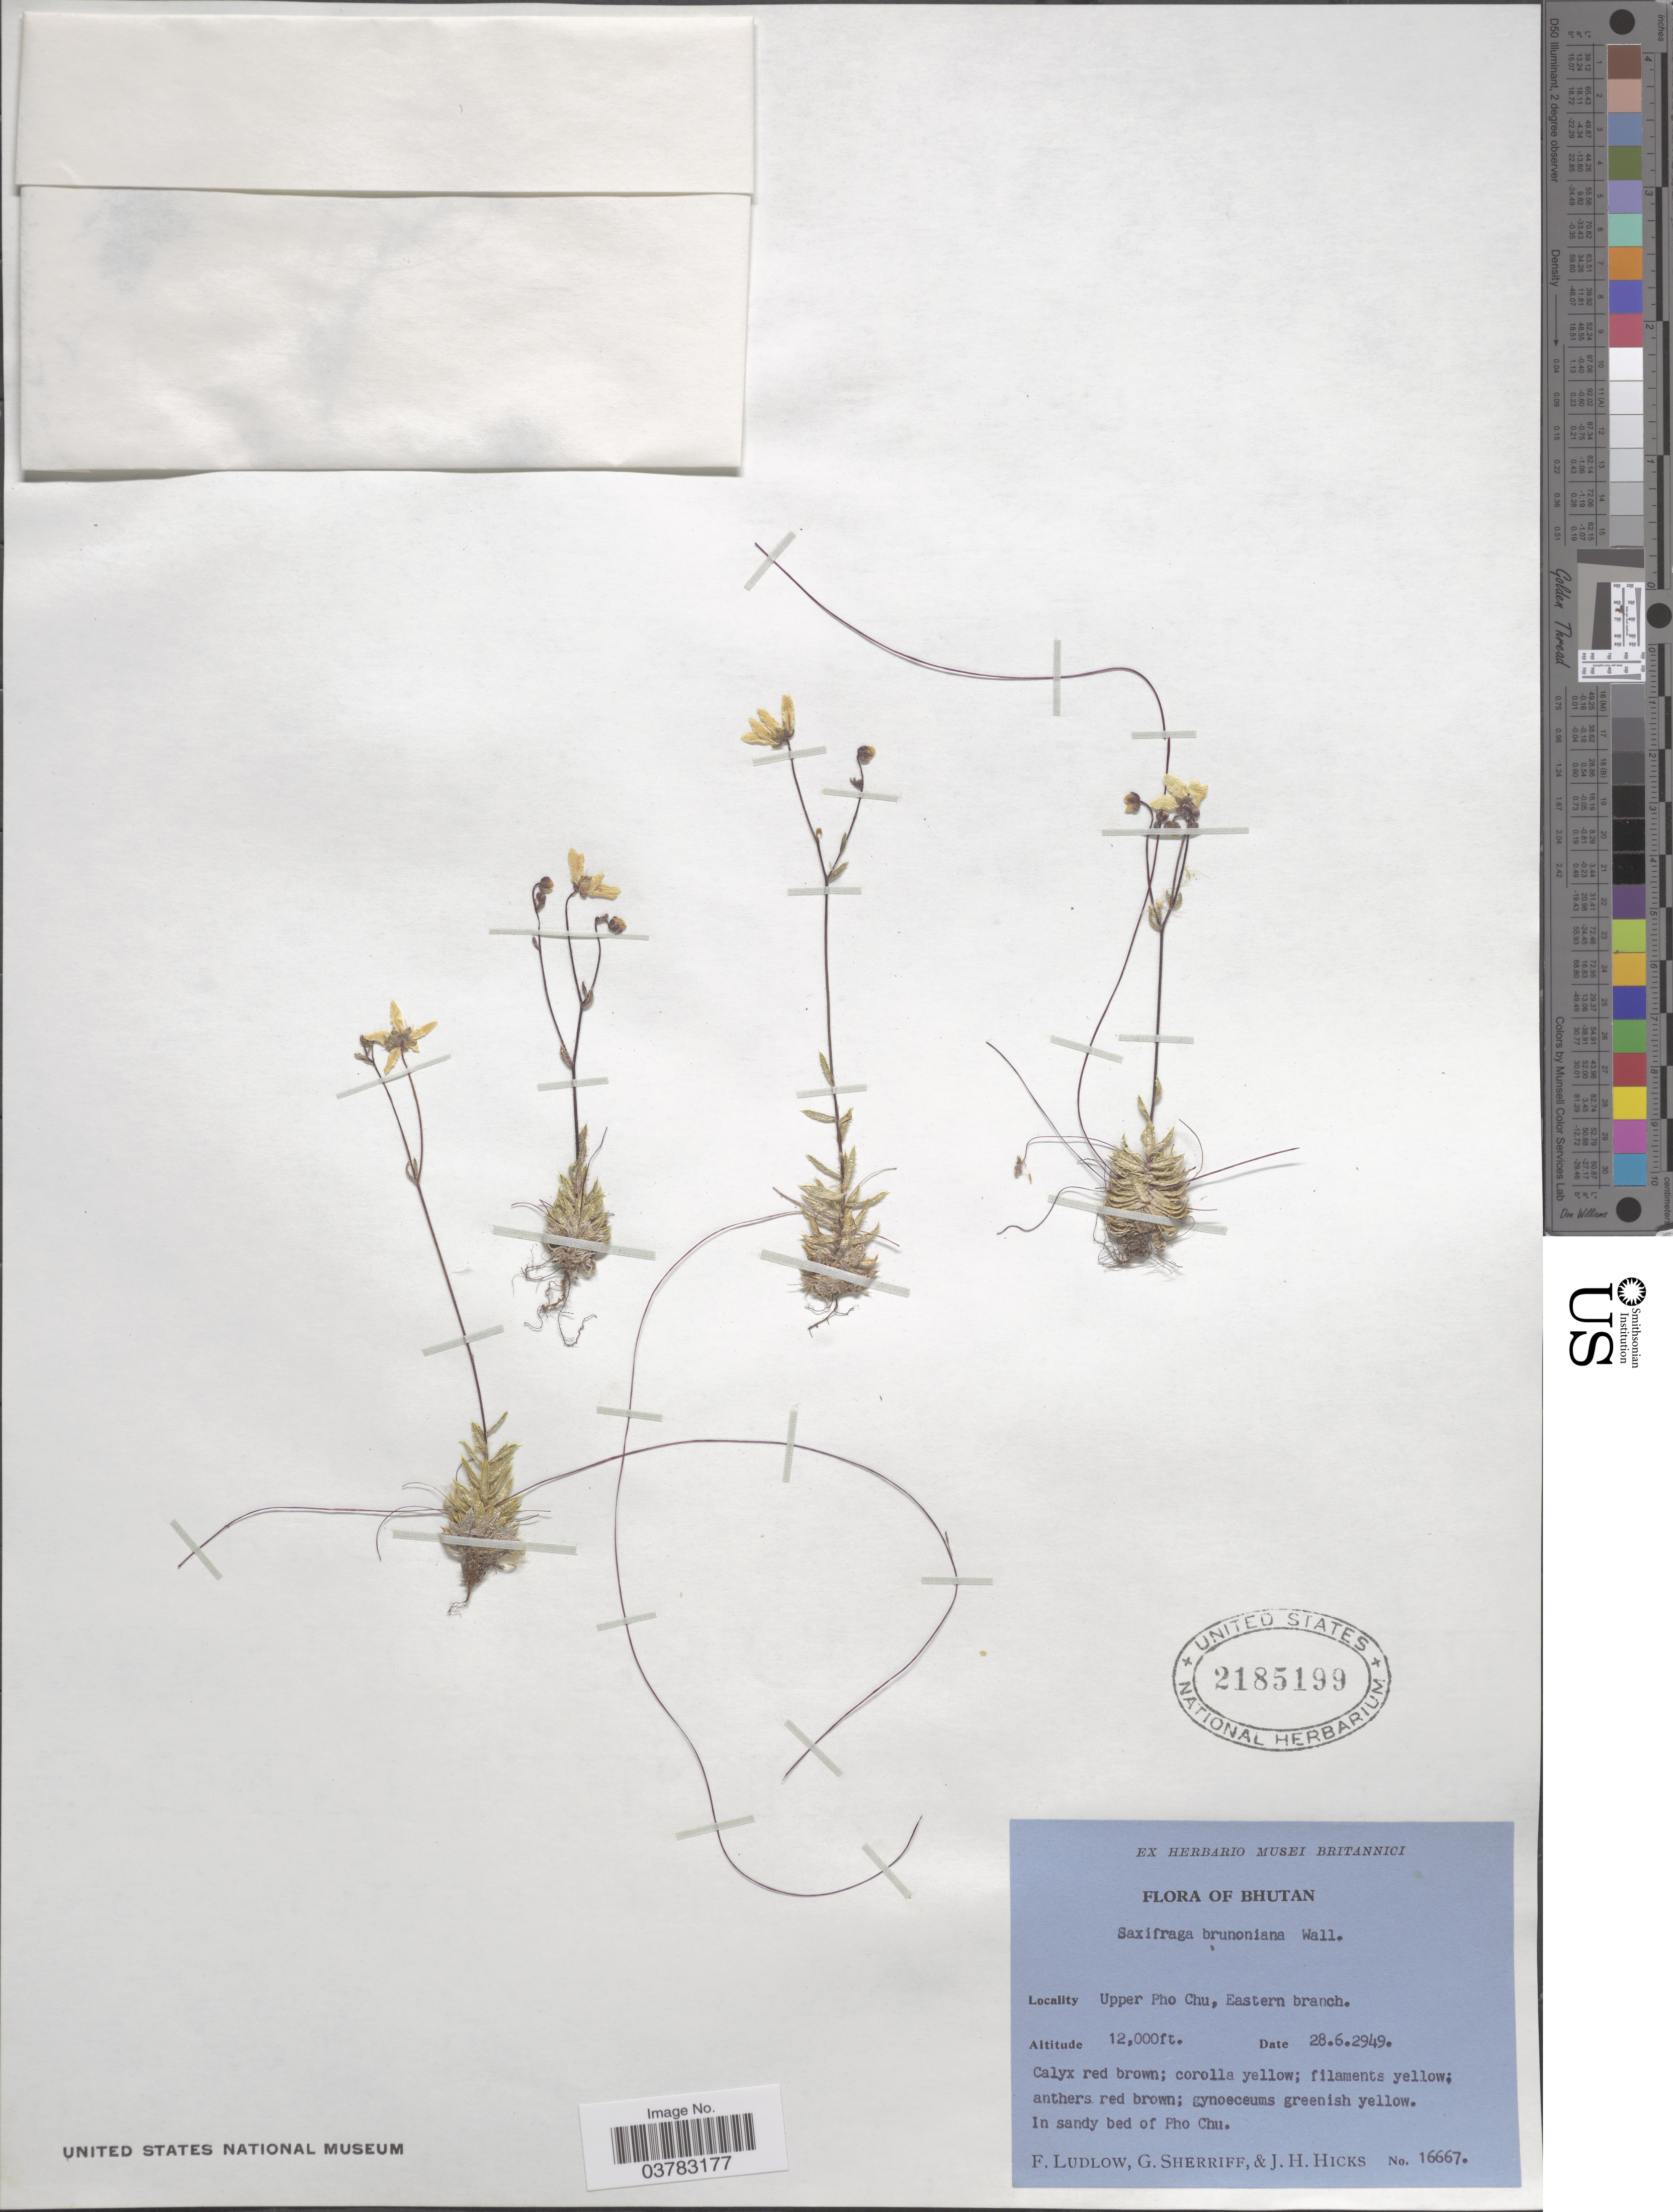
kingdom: Plantae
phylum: Tracheophyta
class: Magnoliopsida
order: Saxifragales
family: Saxifragaceae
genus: Saxifraga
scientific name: Saxifraga brunoniana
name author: Wall. ex Sternb.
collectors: F. Ludlow, G. Sherriff & J. H. Hicks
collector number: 16667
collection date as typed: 28.6.2949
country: Bhutan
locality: Upper Pho Chu, Eastern branch. In sandy bed of Pho Chu.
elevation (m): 3658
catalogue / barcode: US 2185199